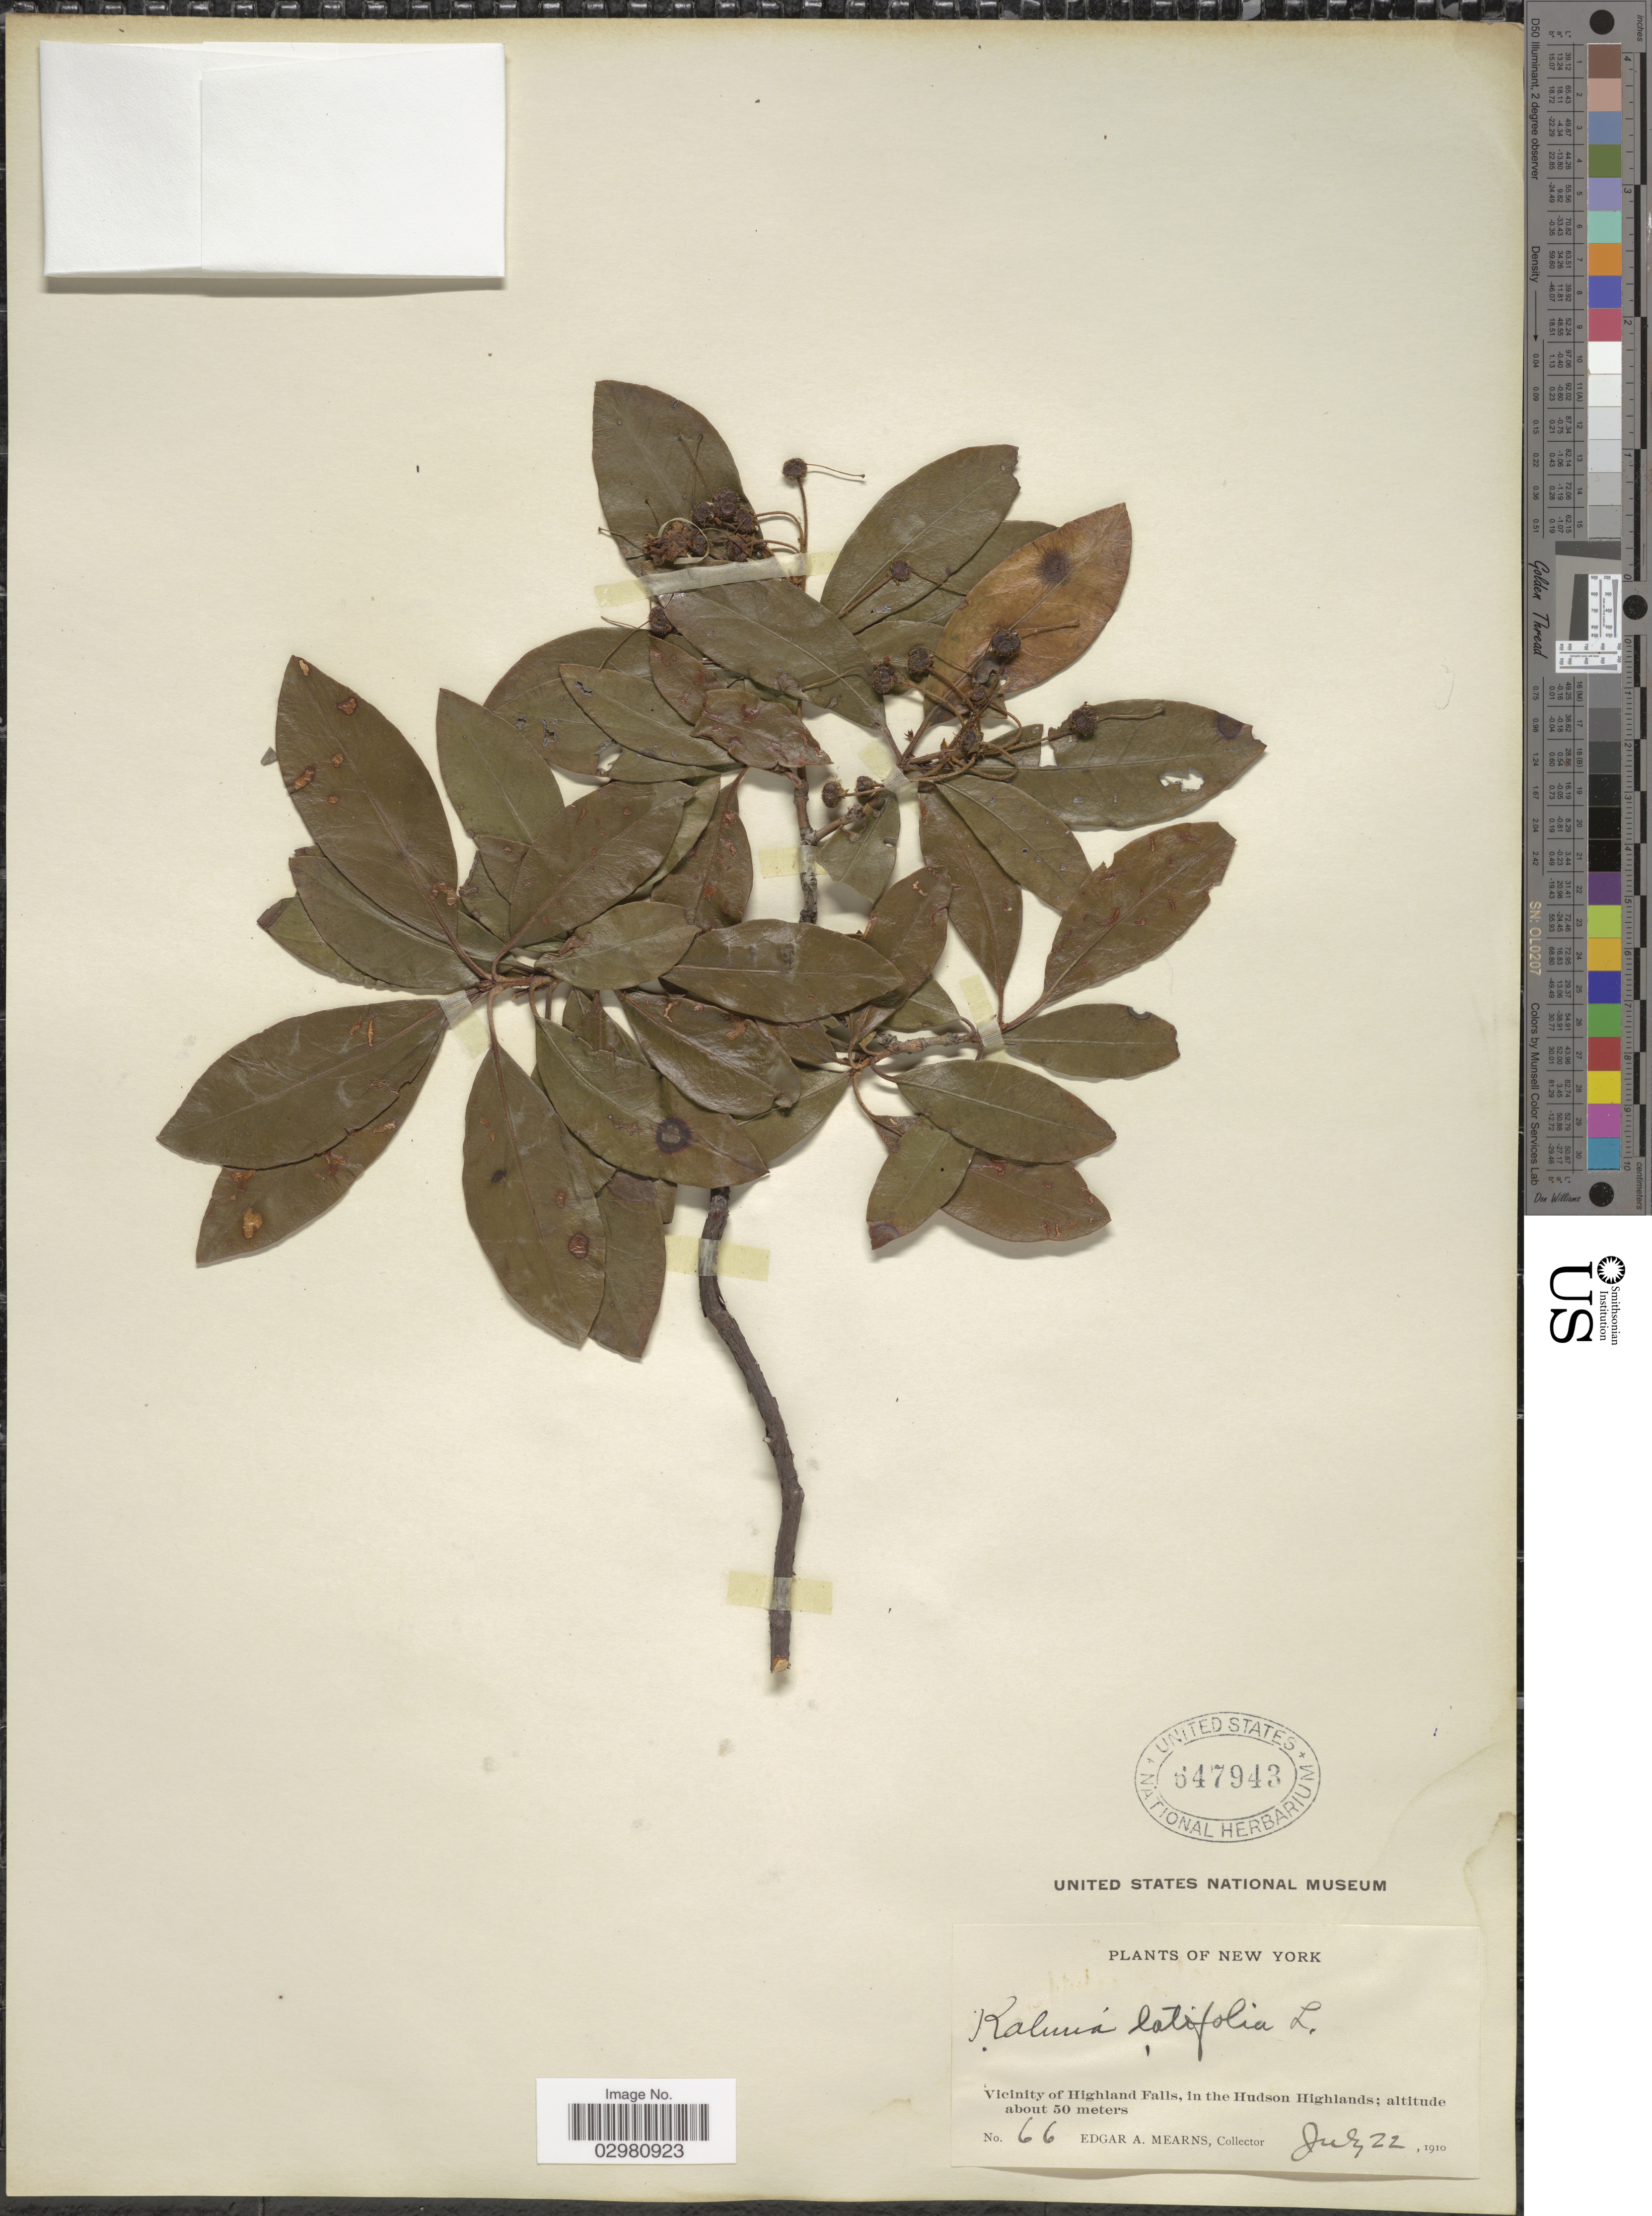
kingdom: Plantae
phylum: Tracheophyta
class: Magnoliopsida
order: Ericales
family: Ericaceae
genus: Kalmia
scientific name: Kalmia latifolia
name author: L.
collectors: E. A. Mearns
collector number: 66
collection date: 1910-07-22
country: United States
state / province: New York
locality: Vicinity of Highland Falls, in the Hudson Highlands.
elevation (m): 50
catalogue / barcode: US 647943